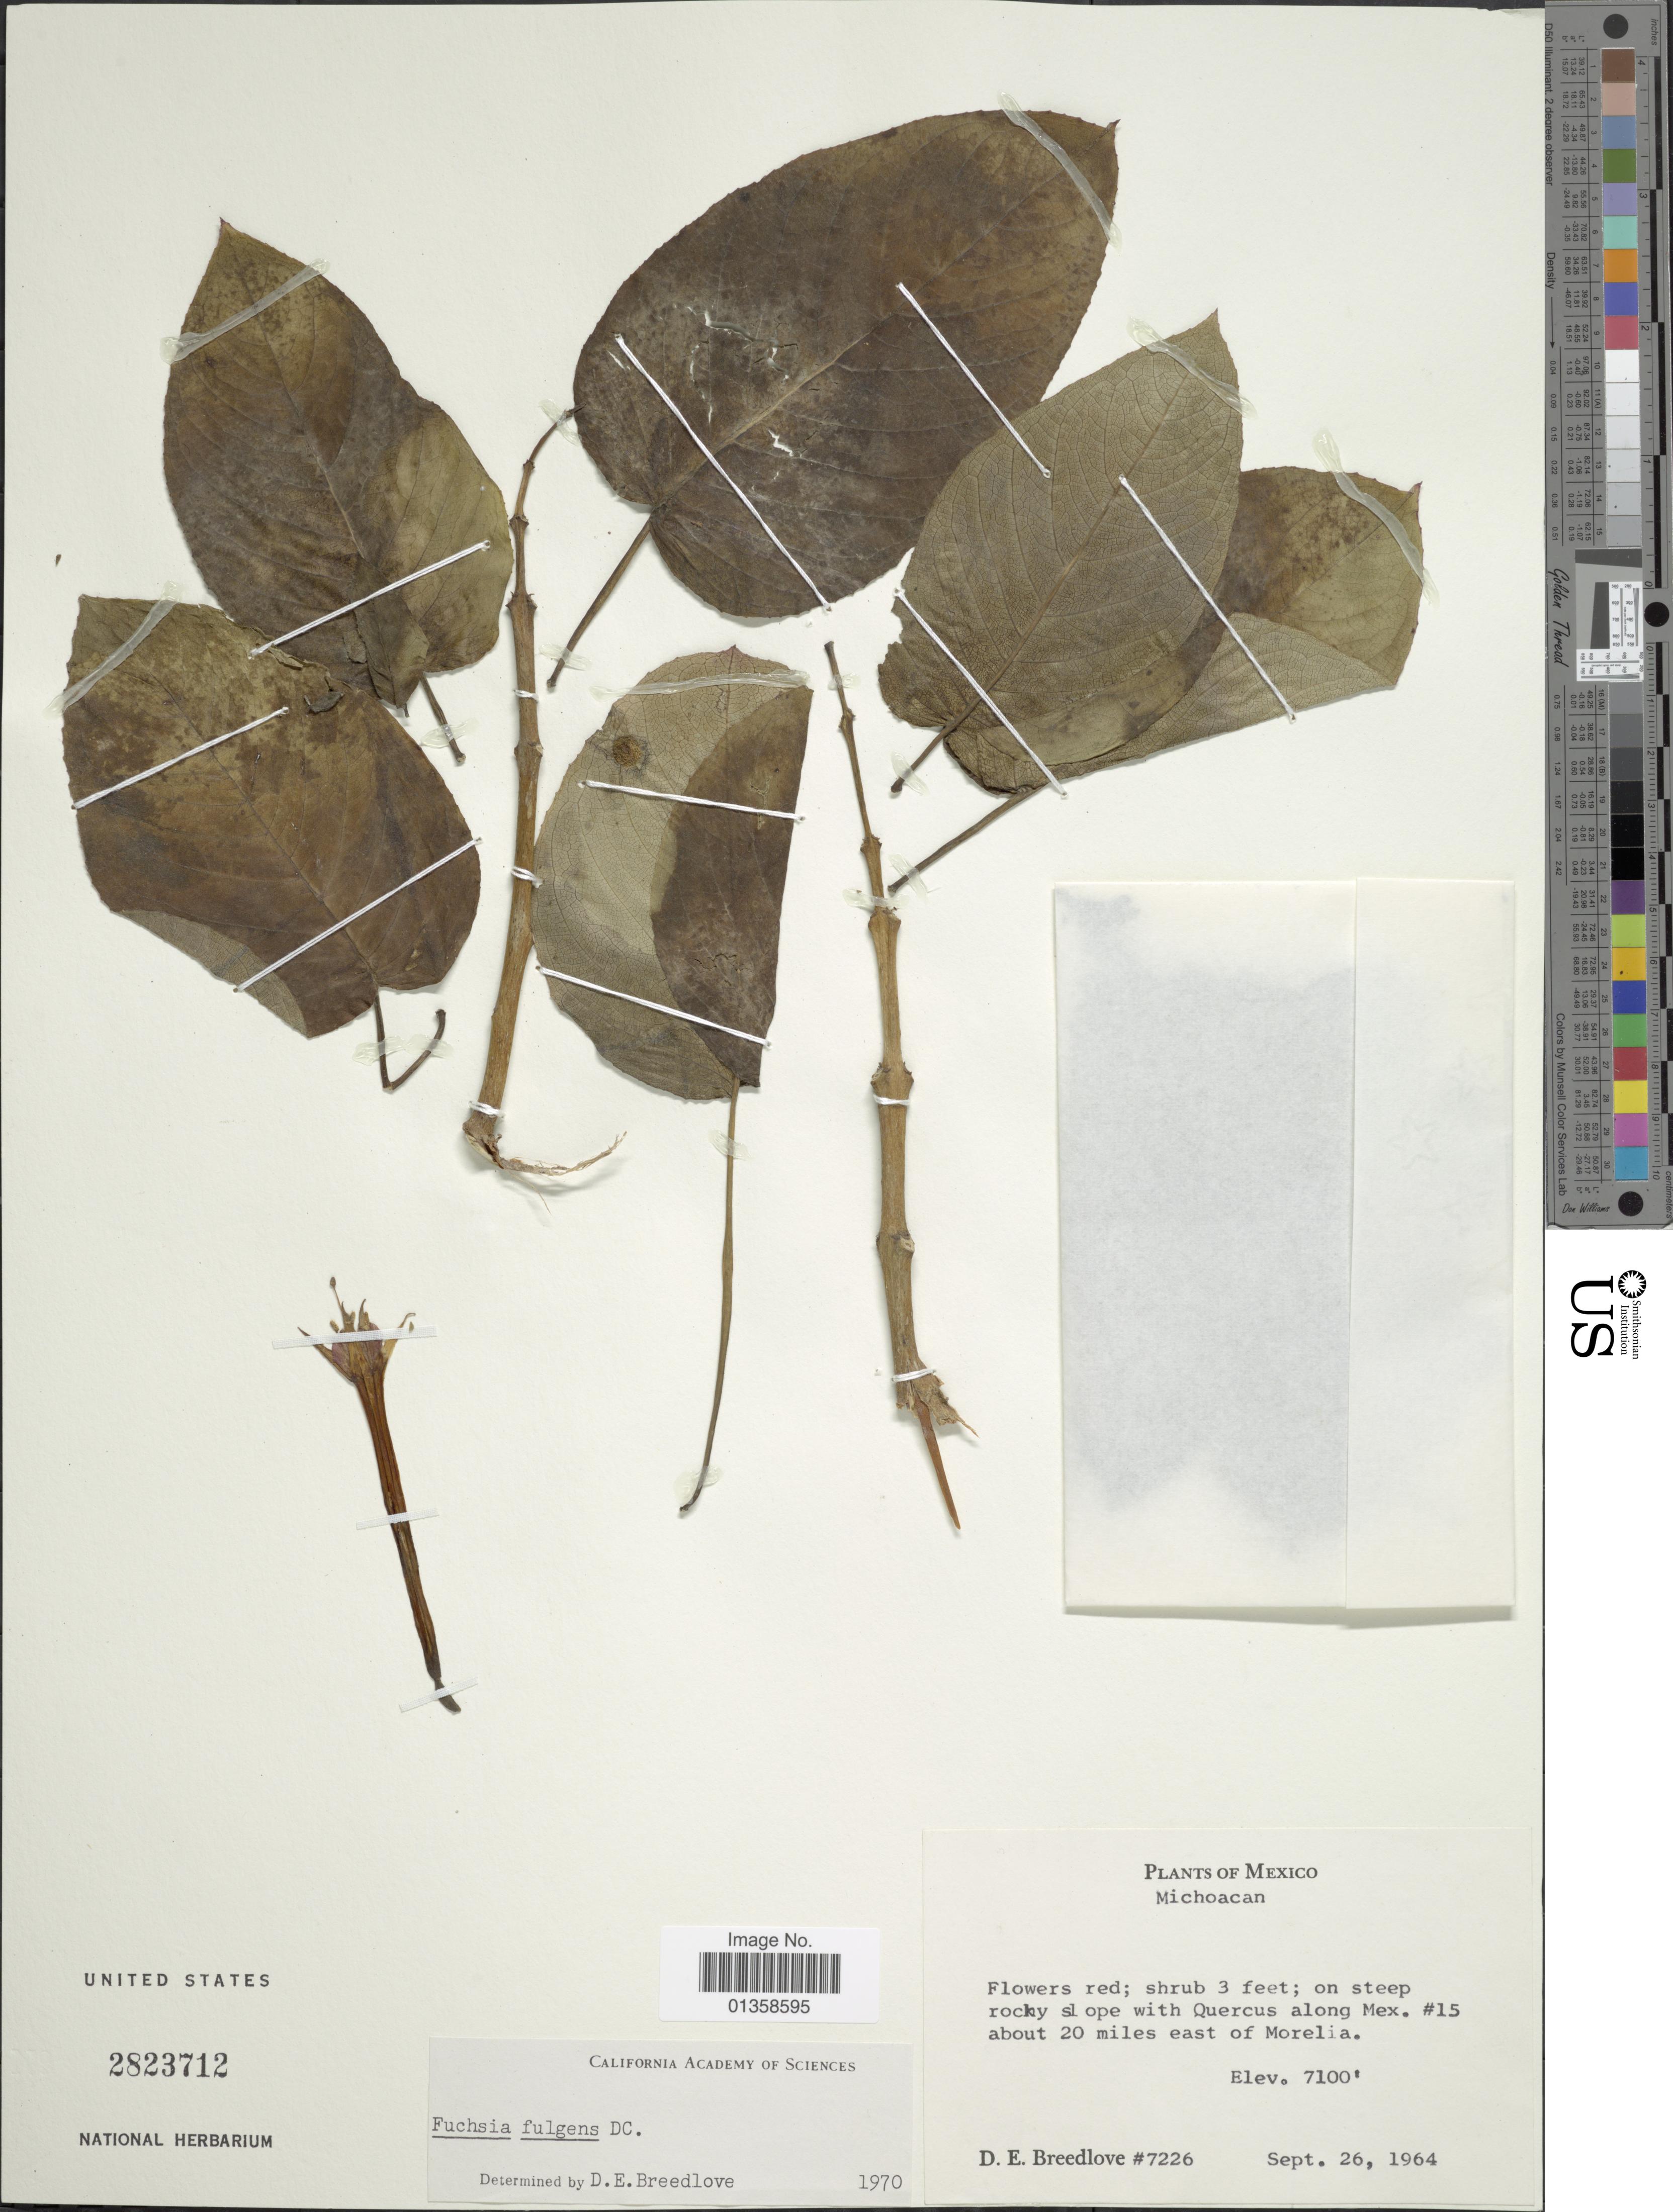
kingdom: Plantae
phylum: Tracheophyta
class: Magnoliopsida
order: Myrtales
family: Onagraceae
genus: Fuchsia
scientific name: Fuchsia fulgens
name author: DC.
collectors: D. E. Breedlove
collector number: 7226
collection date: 1964-09-26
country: Mexico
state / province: Michoacán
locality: Along Mex. #15 about 20 miles east of Morelia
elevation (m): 2164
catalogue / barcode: US 2823712